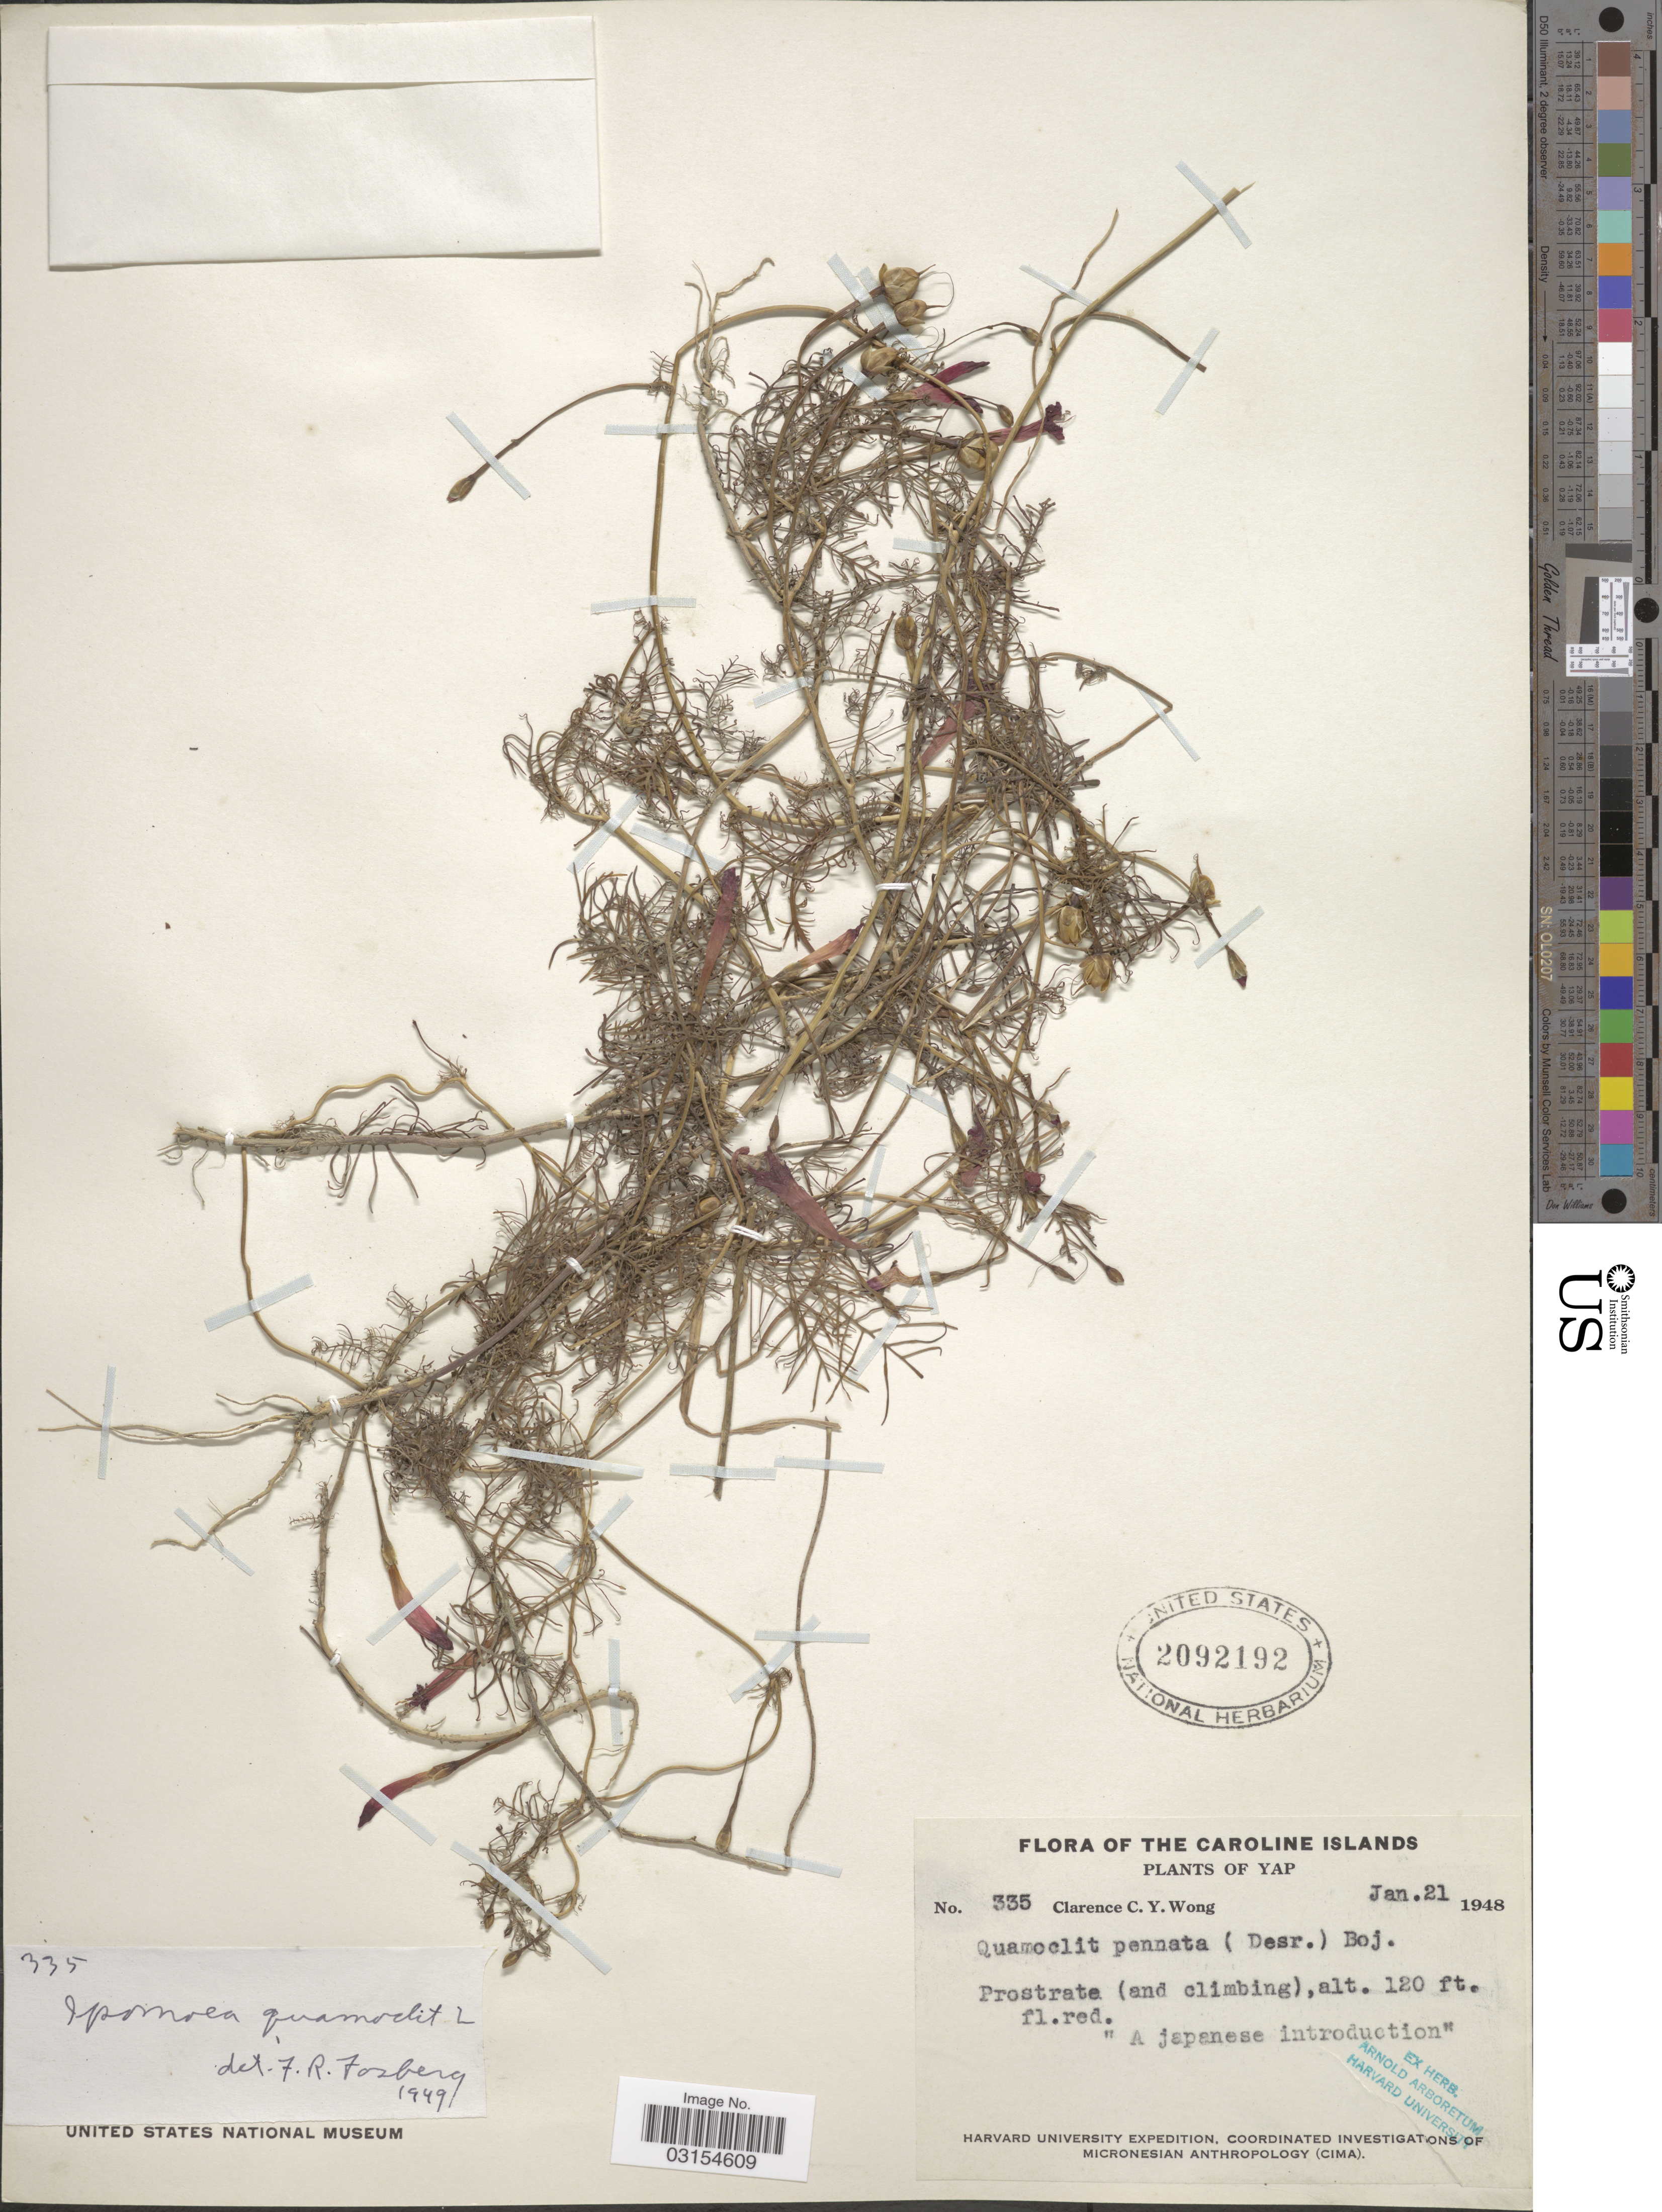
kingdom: Plantae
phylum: Tracheophyta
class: Magnoliopsida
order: Solanales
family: Convolvulaceae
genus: Ipomoea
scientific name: Ipomoea quamoclit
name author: L.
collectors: C. Wong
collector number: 335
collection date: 1948-01-21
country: Micronesia, Federated States of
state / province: Yap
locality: Caroline Islands. Yap.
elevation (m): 37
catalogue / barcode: US 2092192